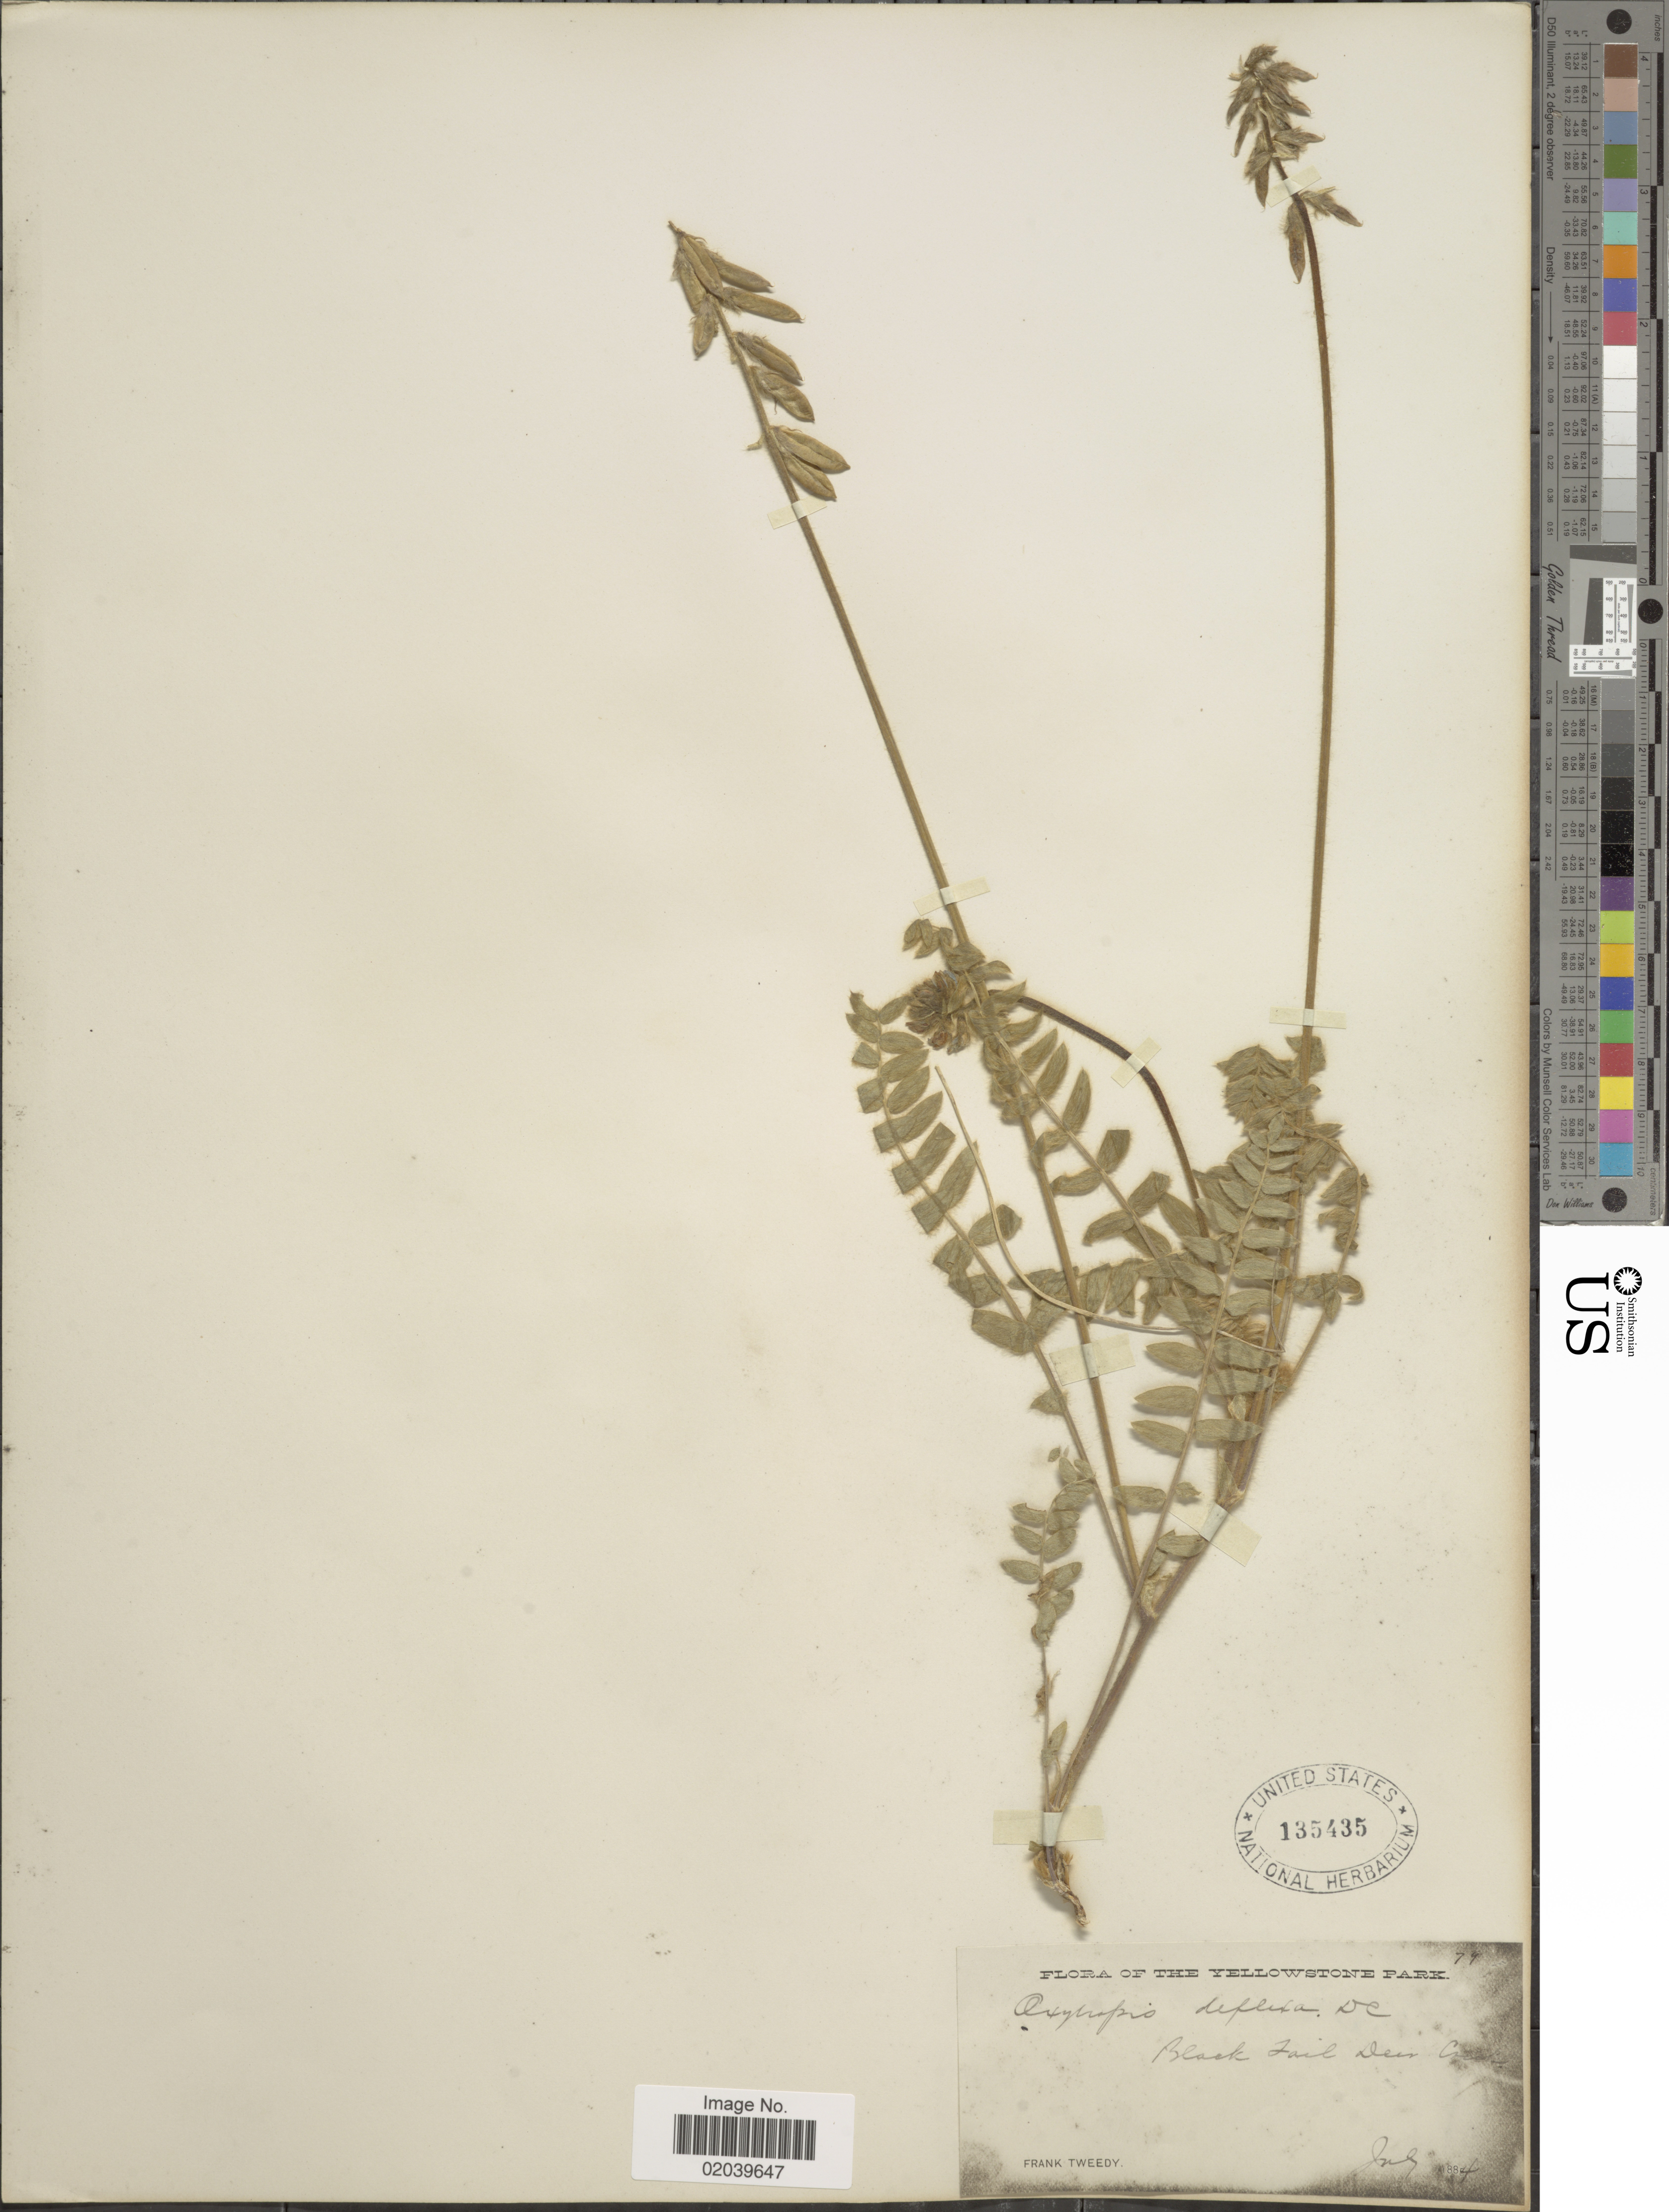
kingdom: Plantae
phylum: Tracheophyta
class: Magnoliopsida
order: Fabales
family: Fabaceae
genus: Oxytropis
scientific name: Oxytropis deflexa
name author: (Pall.) DC.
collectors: F. Tweedy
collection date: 1884-07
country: United States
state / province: Montana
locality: The Yellowstone Park, Black Tail Deer Creek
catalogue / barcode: US 135435